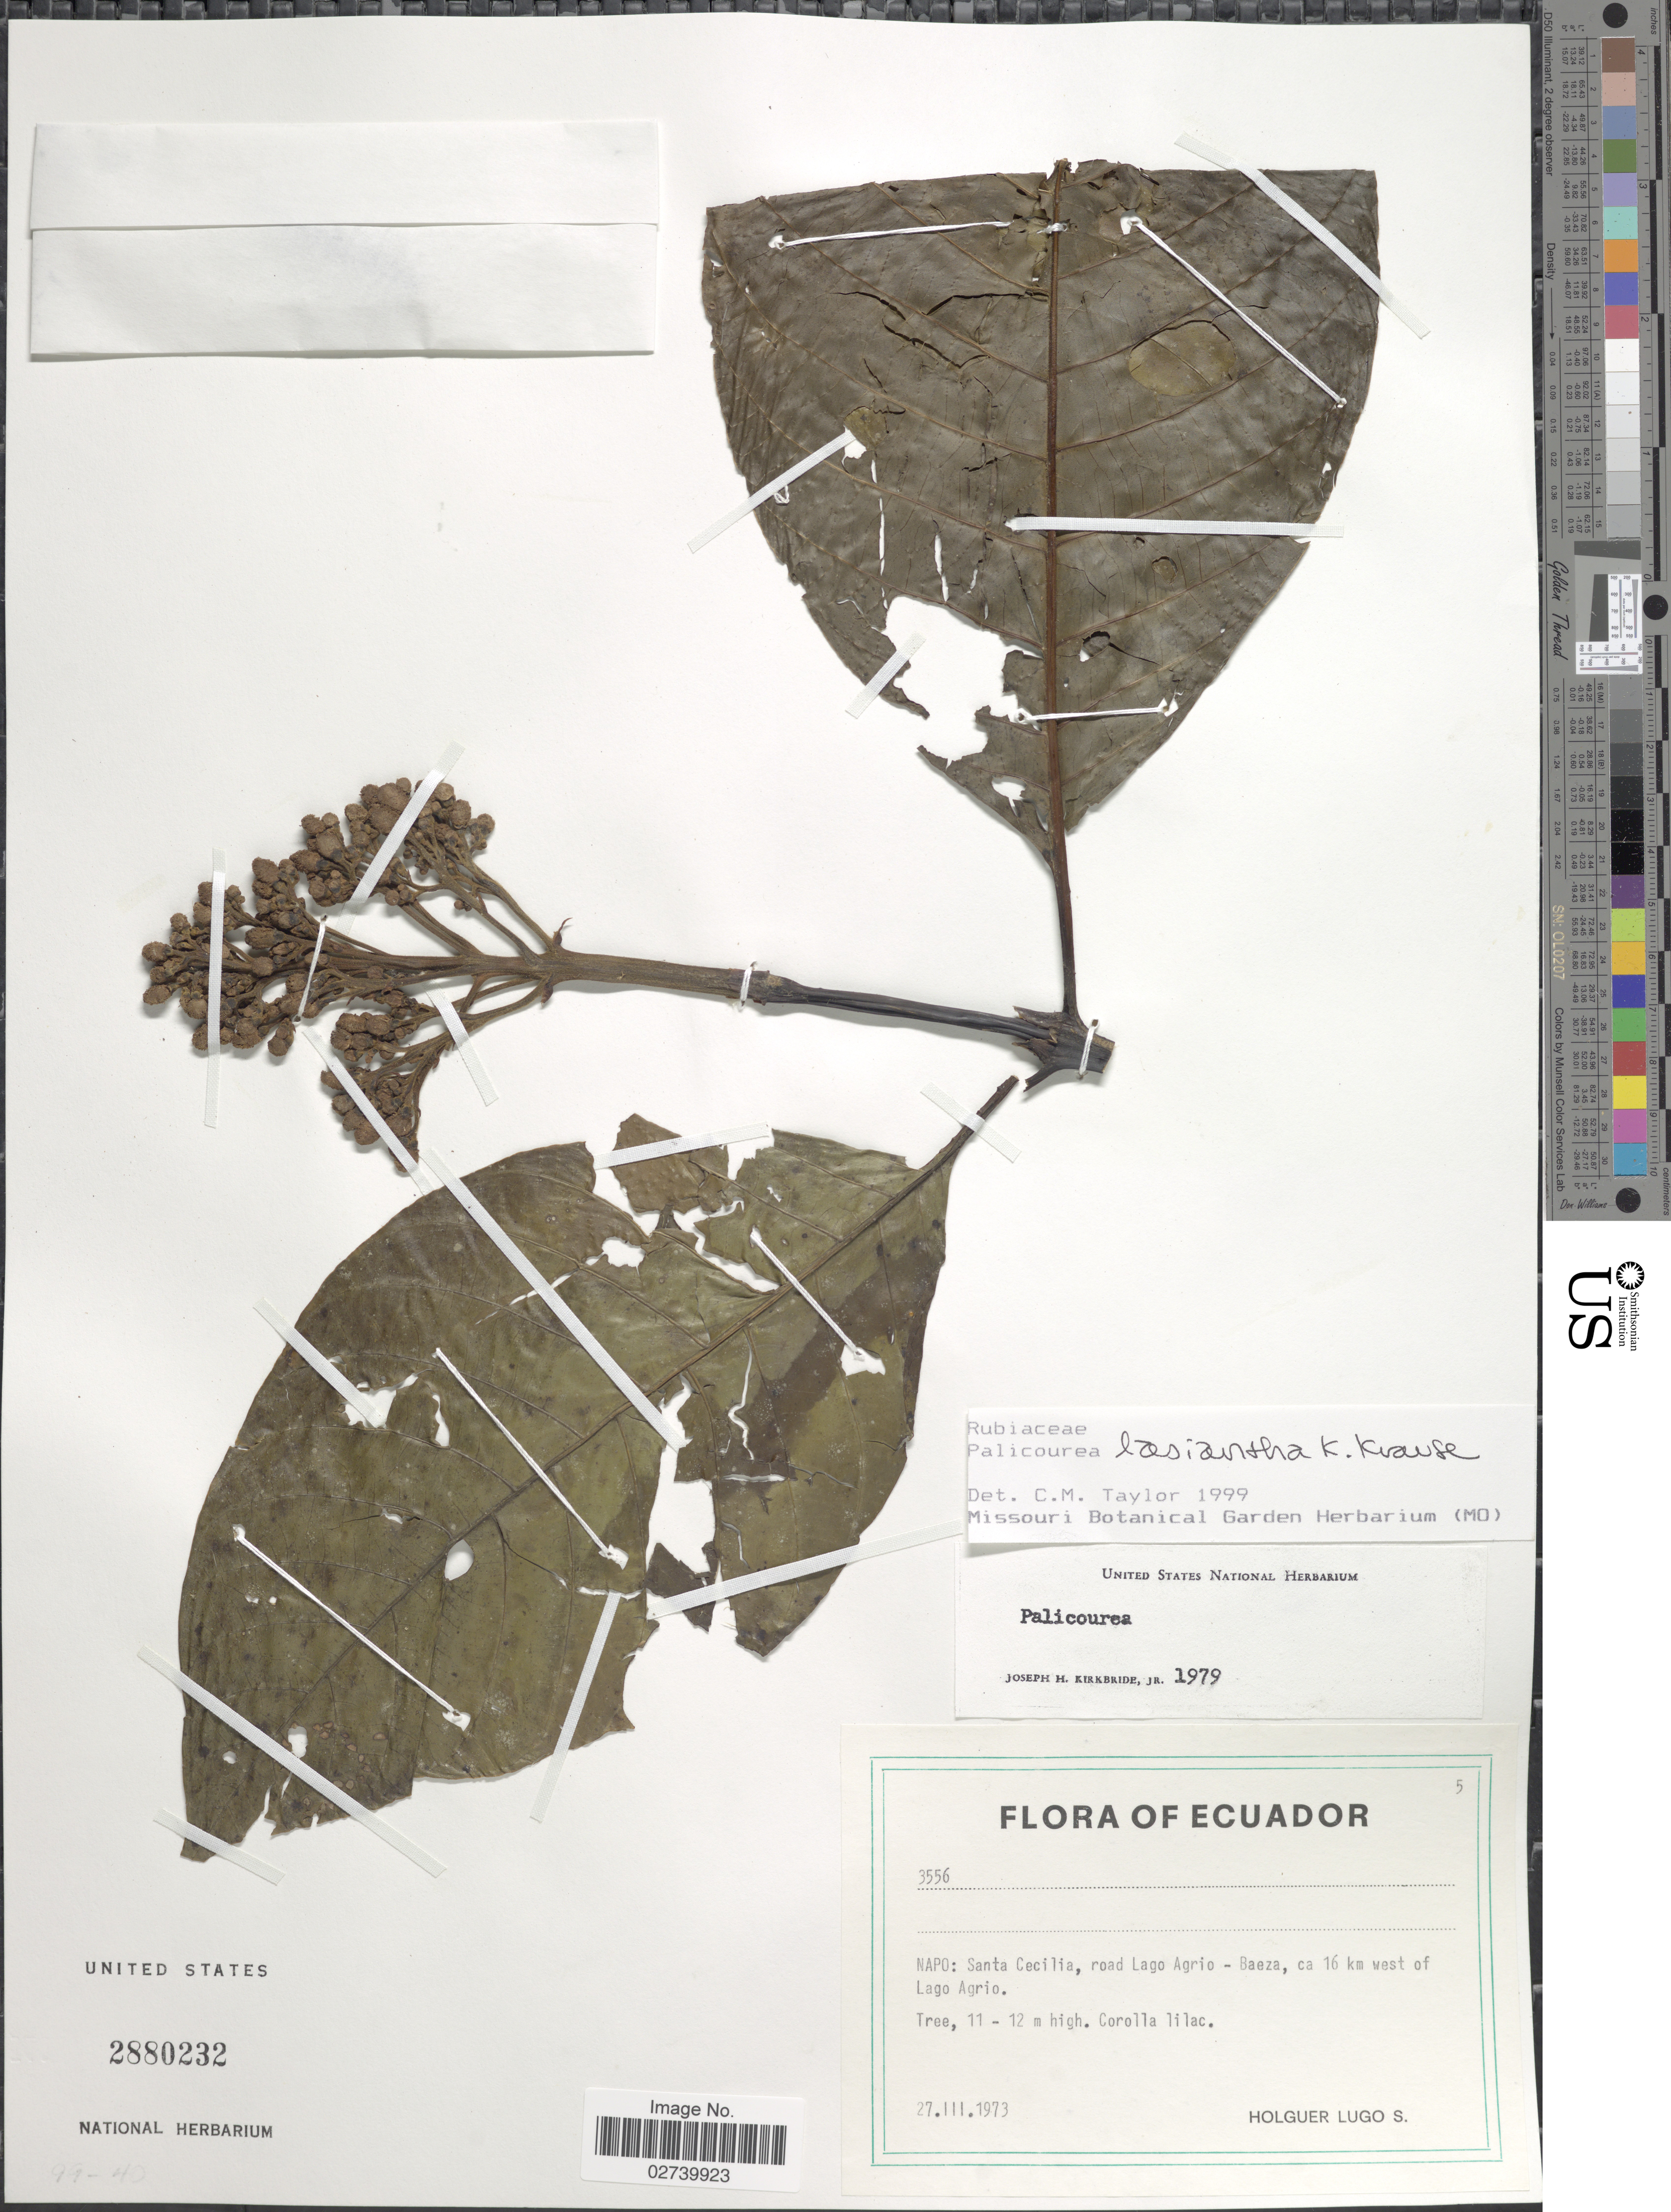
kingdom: Plantae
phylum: Tracheophyta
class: Magnoliopsida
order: Gentianales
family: Rubiaceae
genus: Palicourea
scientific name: Palicourea lasiantha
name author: Krause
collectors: H. Lugo S.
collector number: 3556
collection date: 1973-03-27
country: Ecuador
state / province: Napo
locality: Santa Cecilia, road Lago Agrio - Baeza, ca 16 km west of Lago Agrio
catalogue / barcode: US 2880232